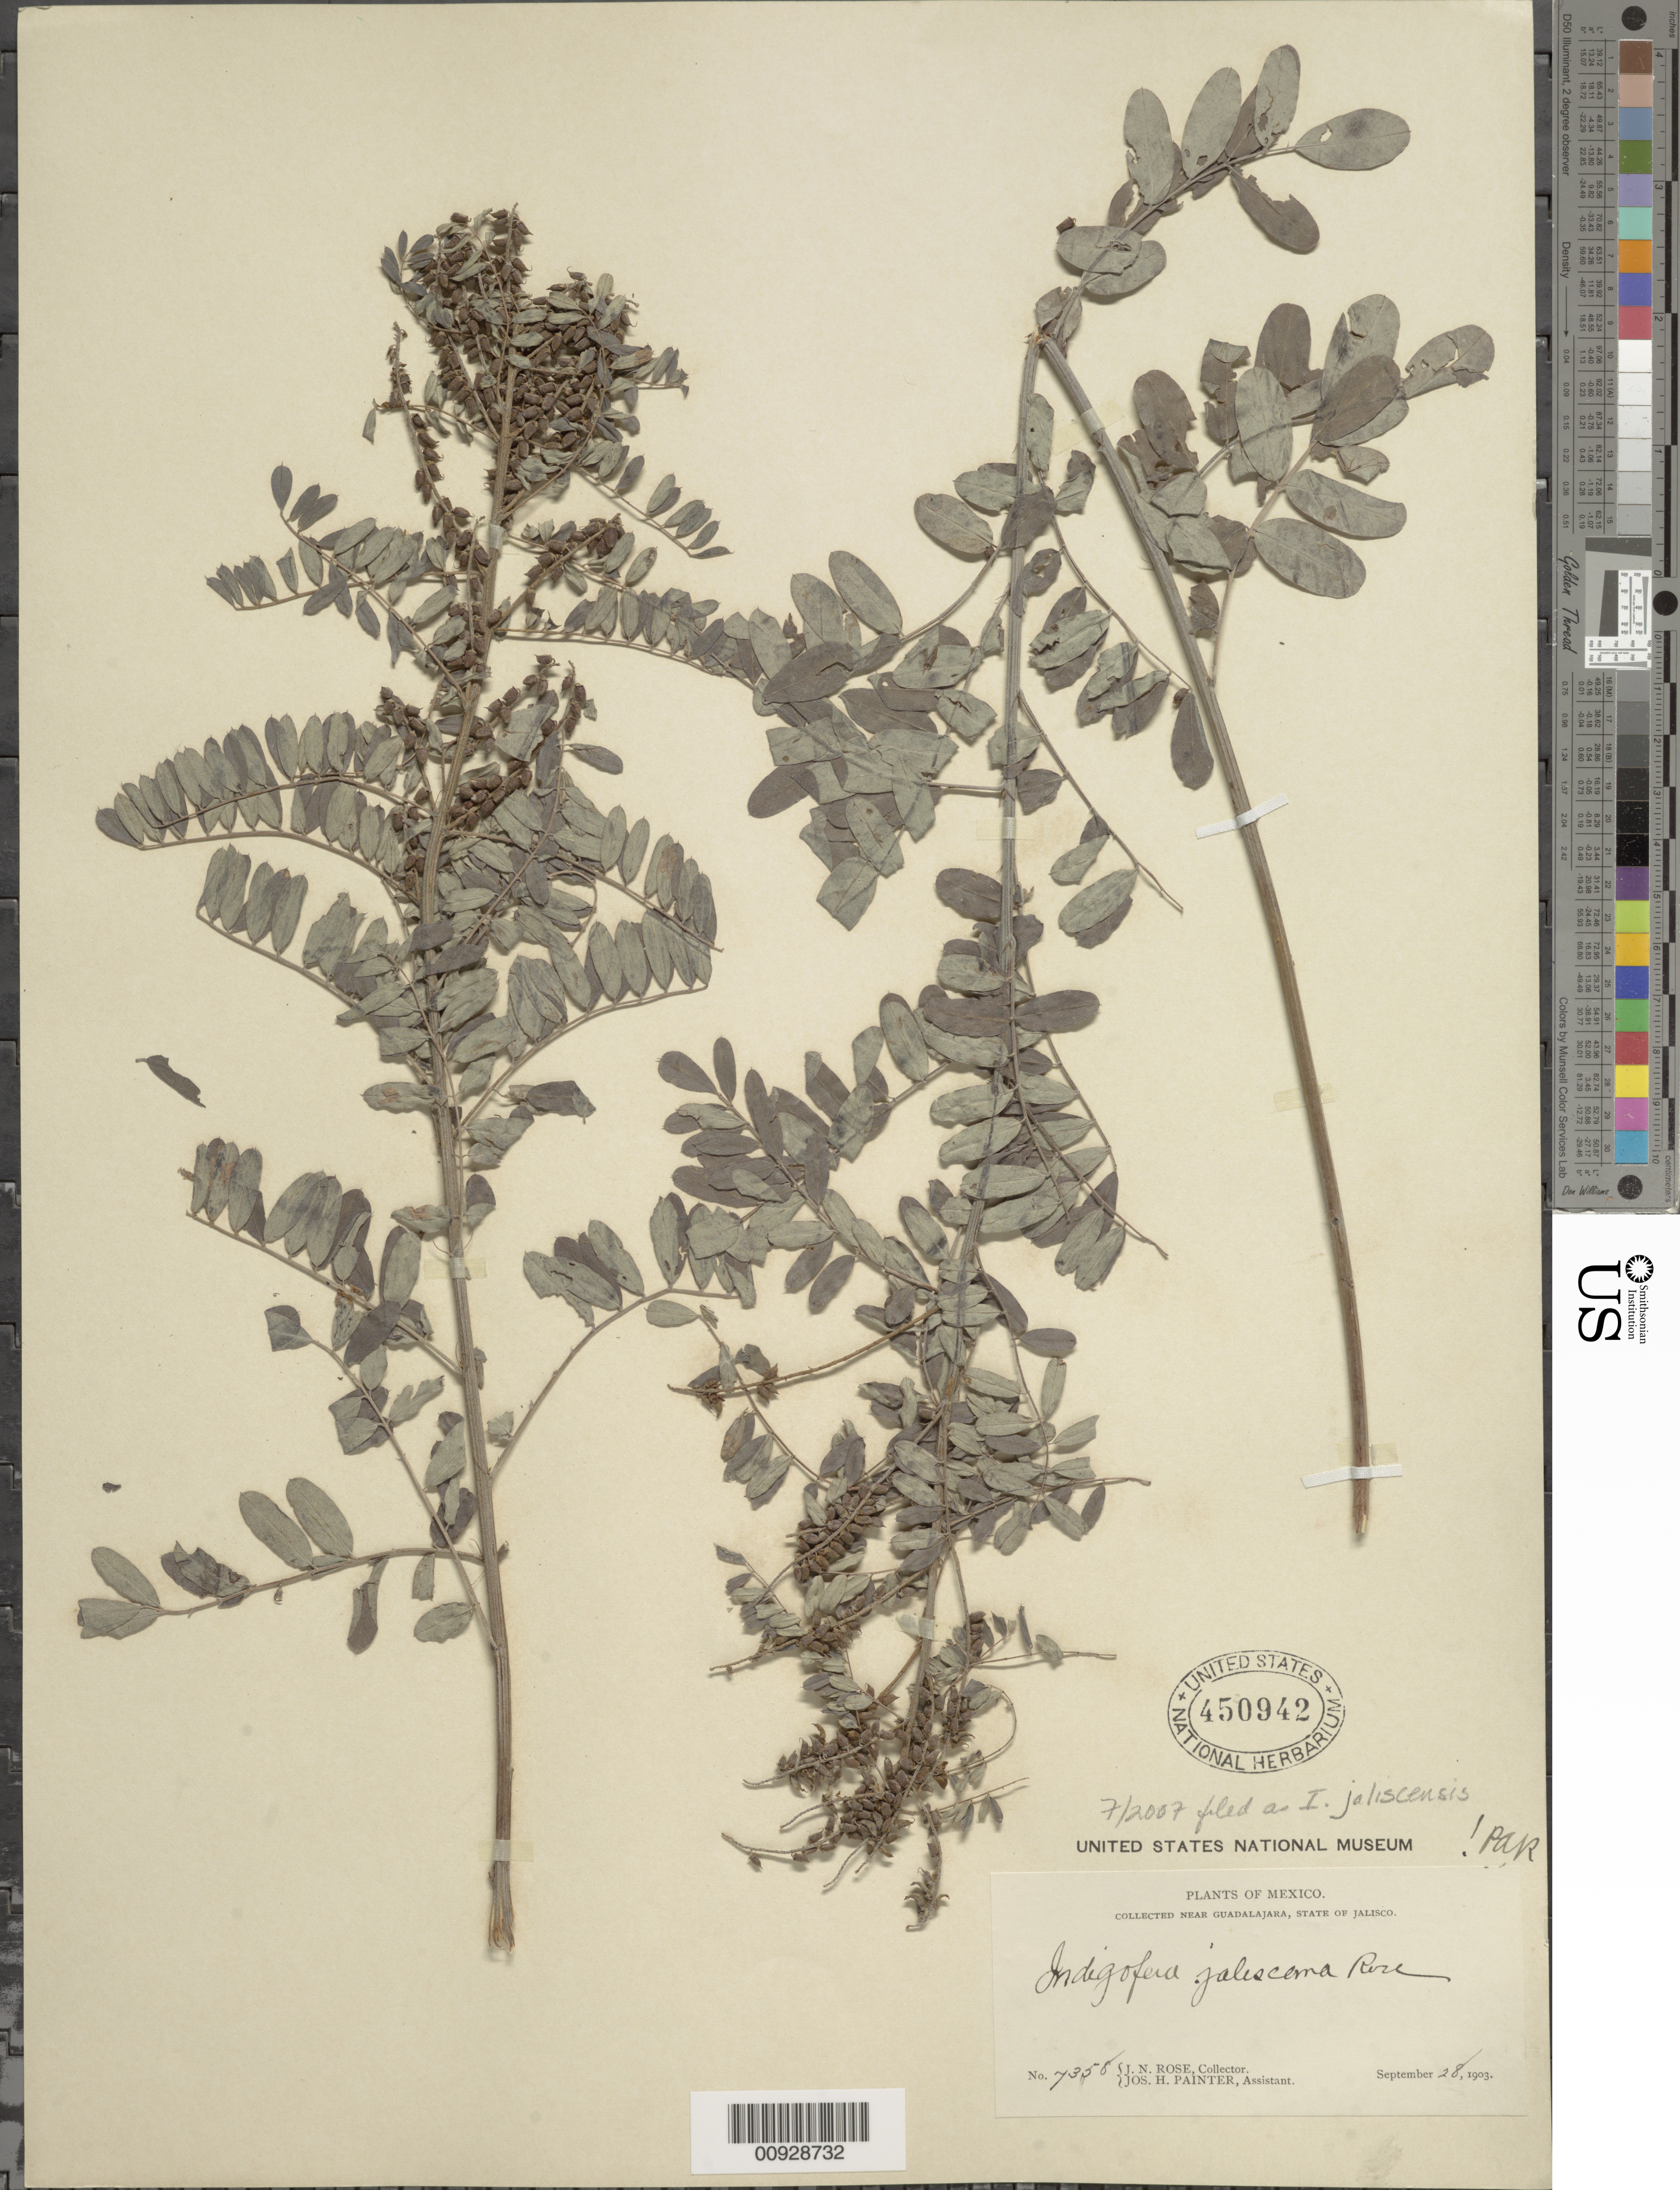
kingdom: Plantae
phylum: Tracheophyta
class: Magnoliopsida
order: Fabales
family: Fabaceae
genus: Indigofera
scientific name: Indigofera jaliscensis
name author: Rose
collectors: J. N. Rose & J. H. Painter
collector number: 7358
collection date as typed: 28 Sep 1903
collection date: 1903-09-28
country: Mexico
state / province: Jalisco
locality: Near Guadalajara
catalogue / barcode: US 450942